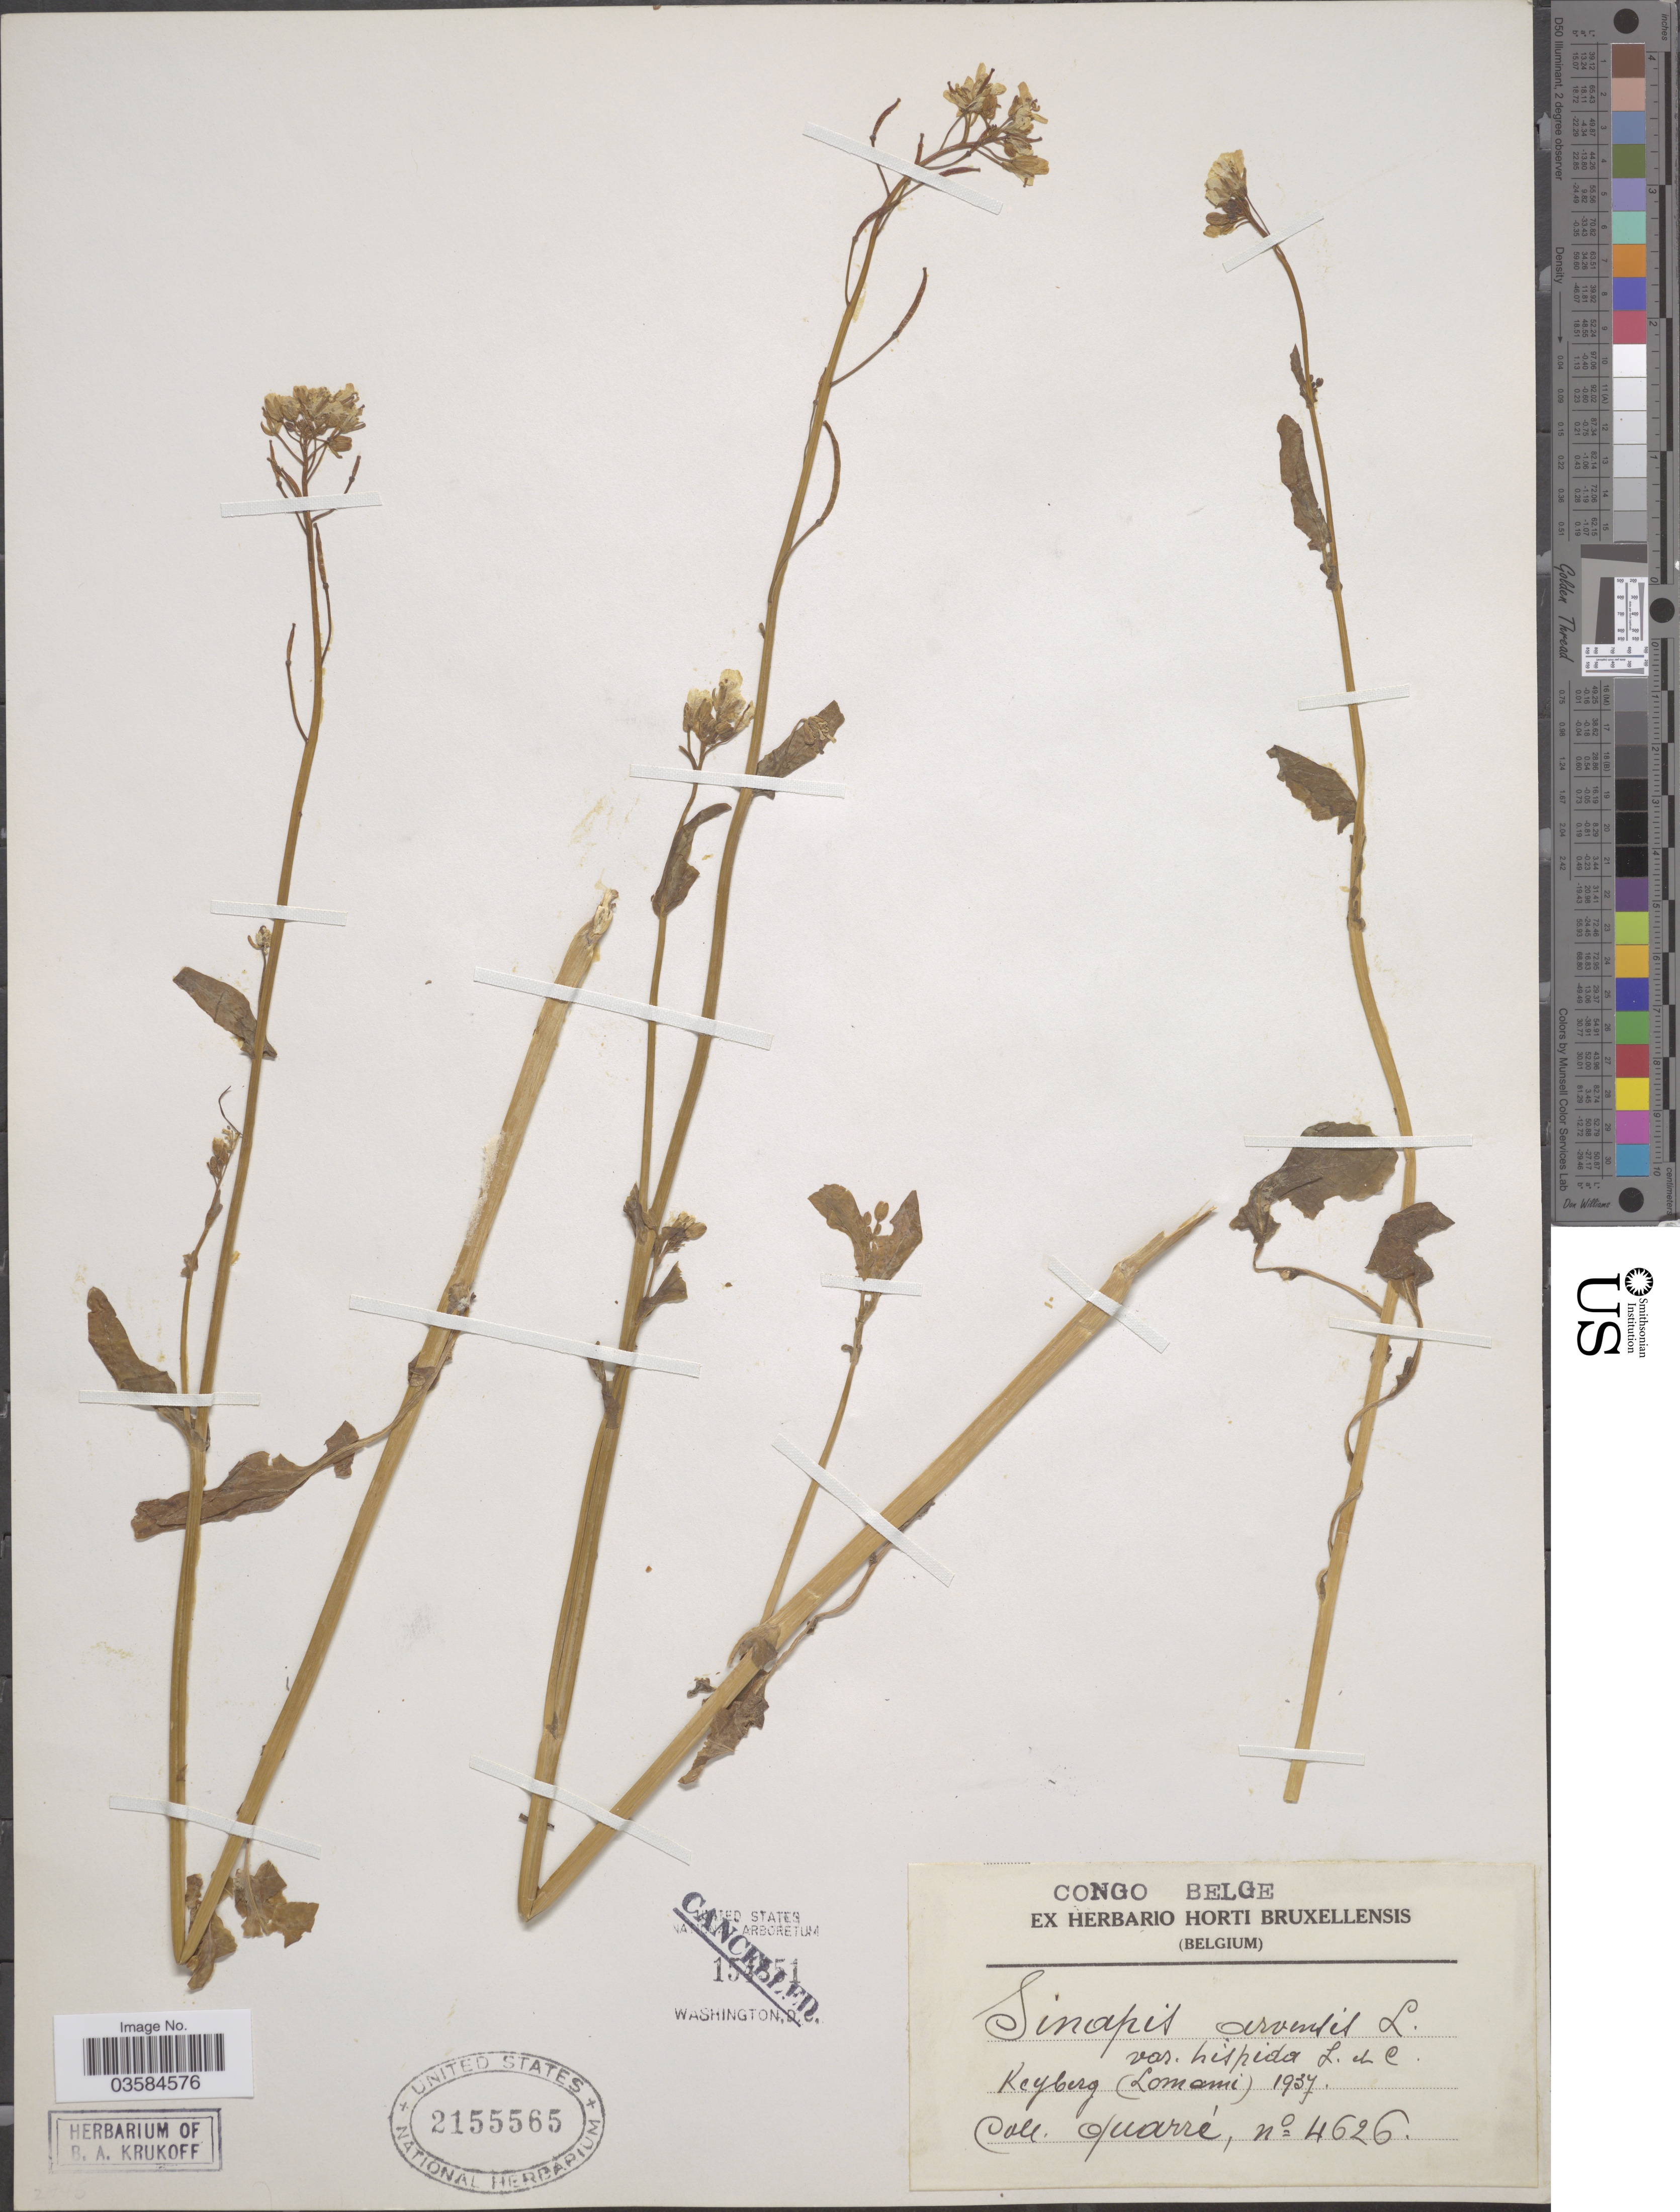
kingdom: Plantae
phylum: Tracheophyta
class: Magnoliopsida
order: Brassicales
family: Brassicaceae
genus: Sinapis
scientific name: Sinapis arvensis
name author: L.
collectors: -. Quarre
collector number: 4626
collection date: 1937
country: Congo, Democratic Republic of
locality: Congo Belge. Keyberg (Lomami).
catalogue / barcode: US 2155565